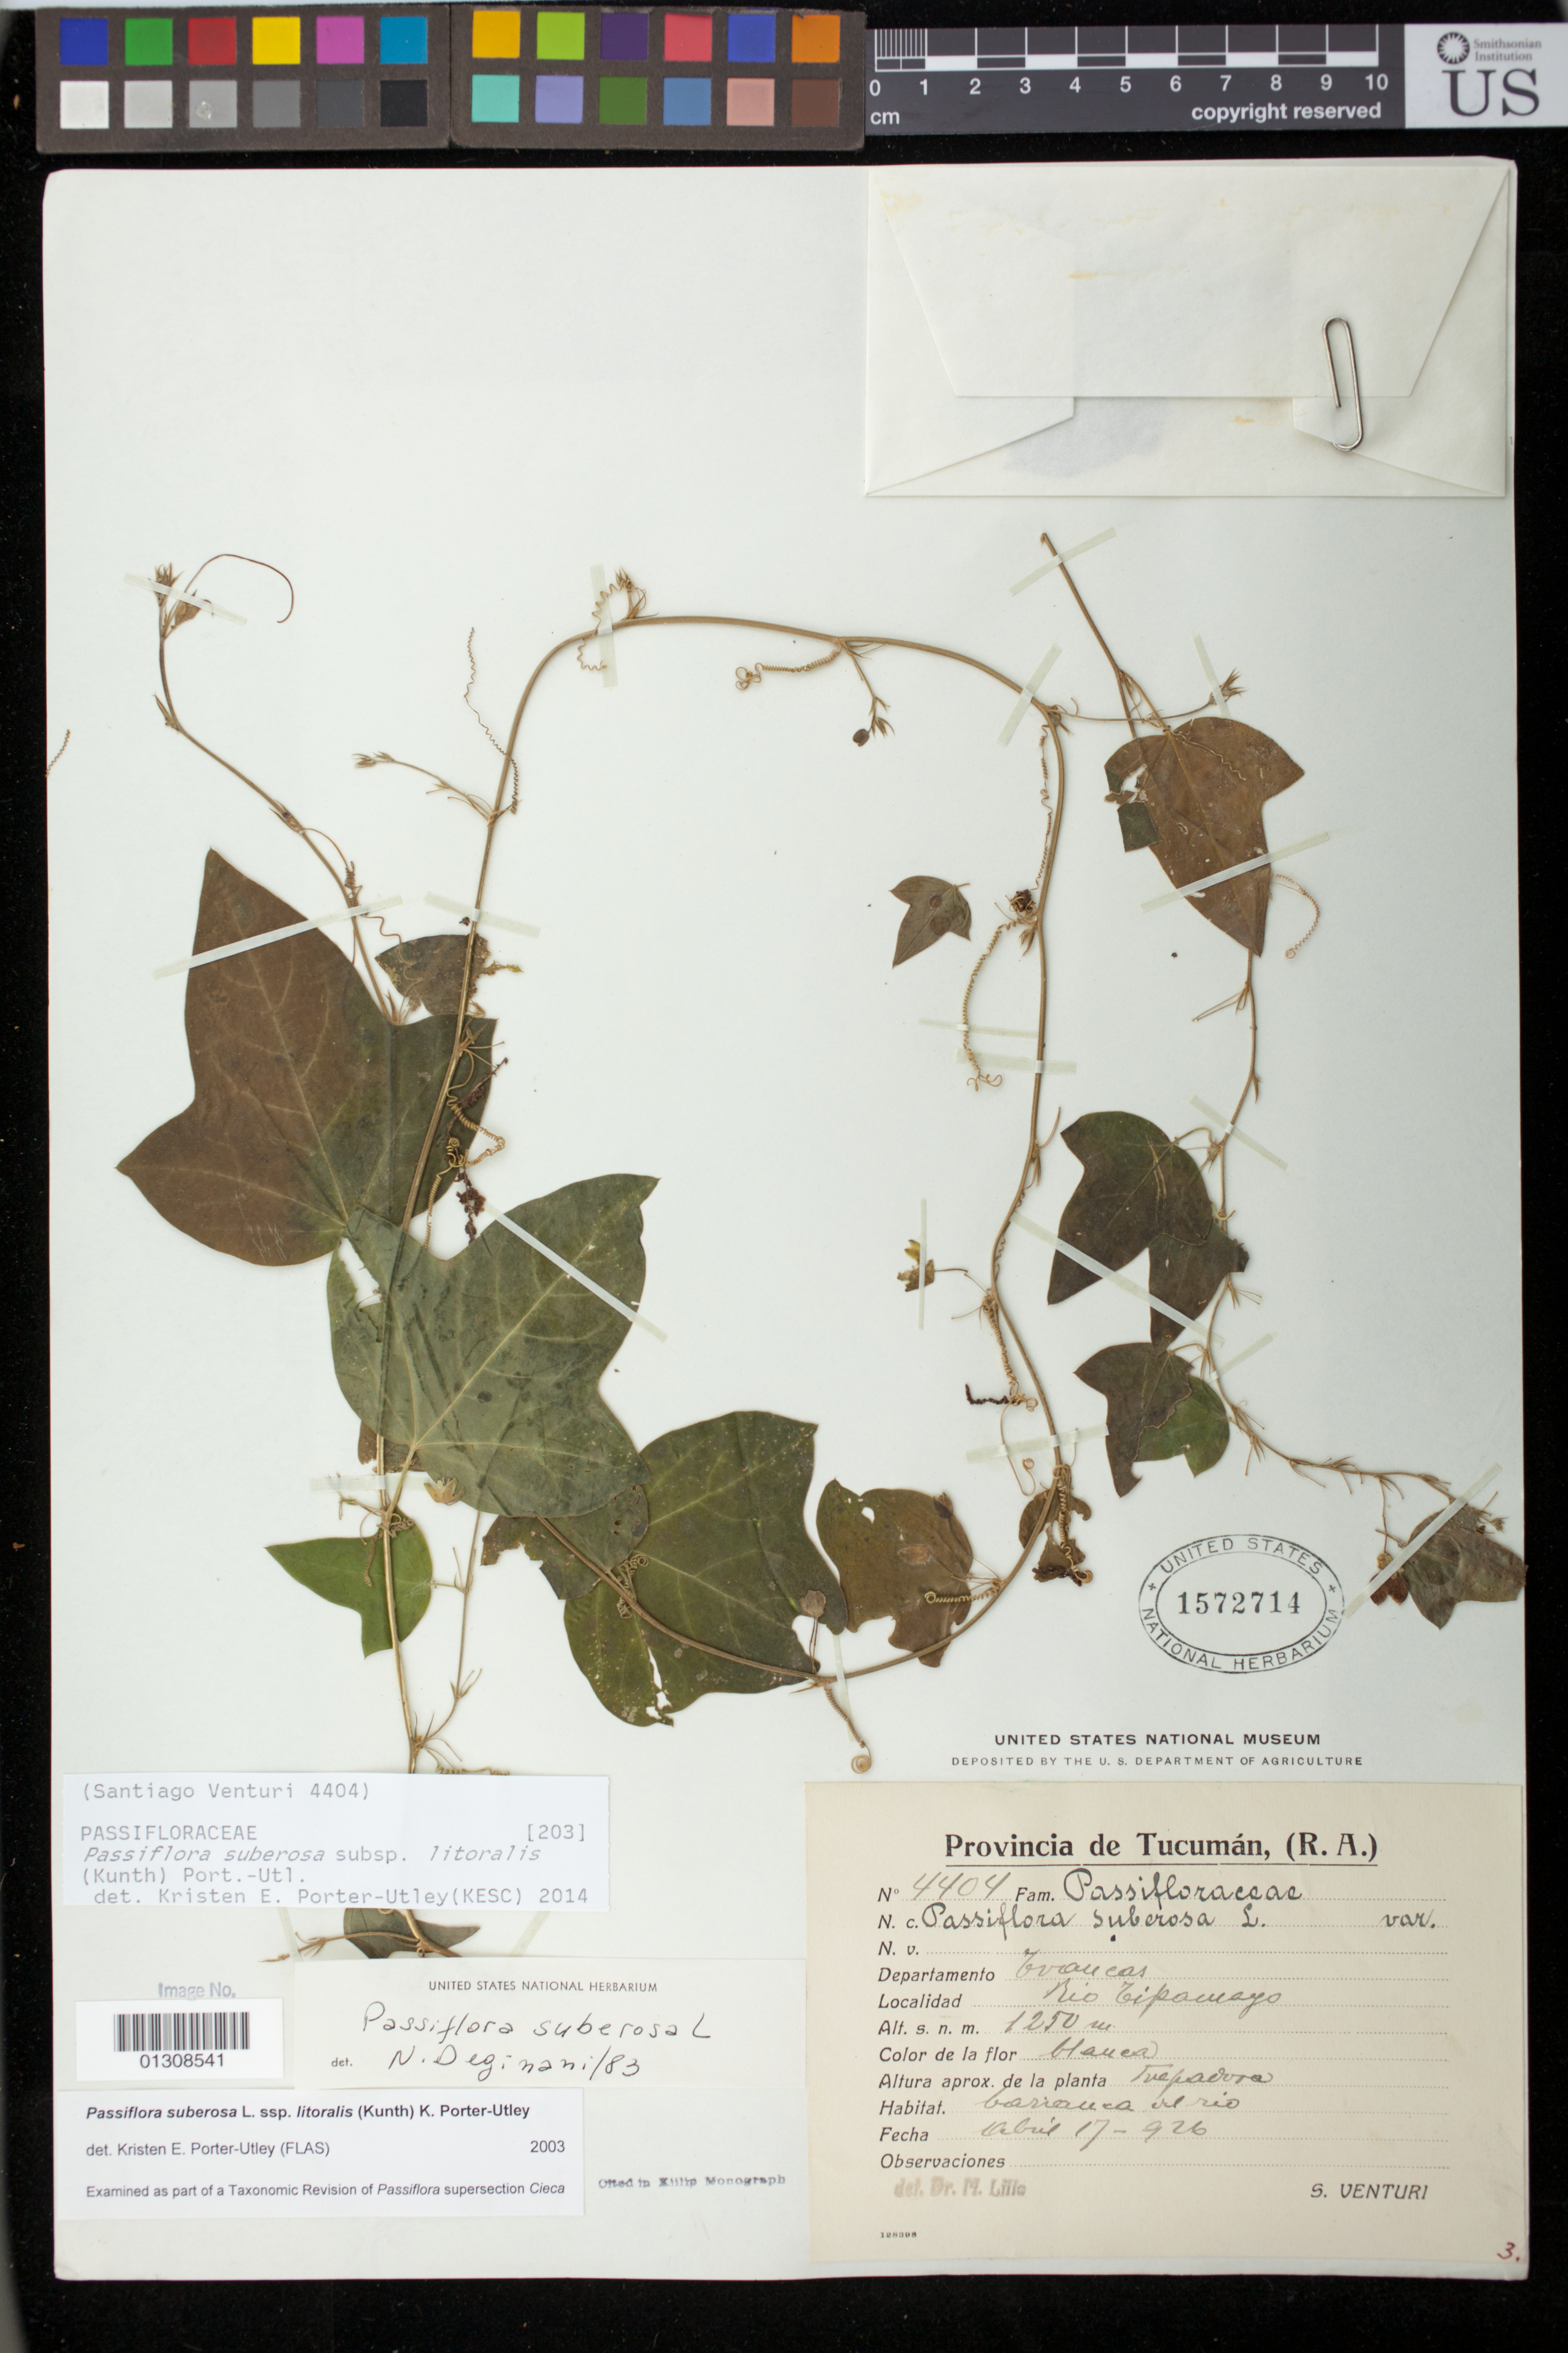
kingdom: Plantae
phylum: Tracheophyta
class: Magnoliopsida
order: Malpighiales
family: Passifloraceae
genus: Passiflora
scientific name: Passiflora suberosa subsp. suberosa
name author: L.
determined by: Porter-Utley, K. E.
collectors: S. Venturi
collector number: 4404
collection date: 1926-04-17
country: Argentina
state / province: Tucuman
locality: Trancas. Rio Tacanas.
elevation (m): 1250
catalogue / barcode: US 1572714